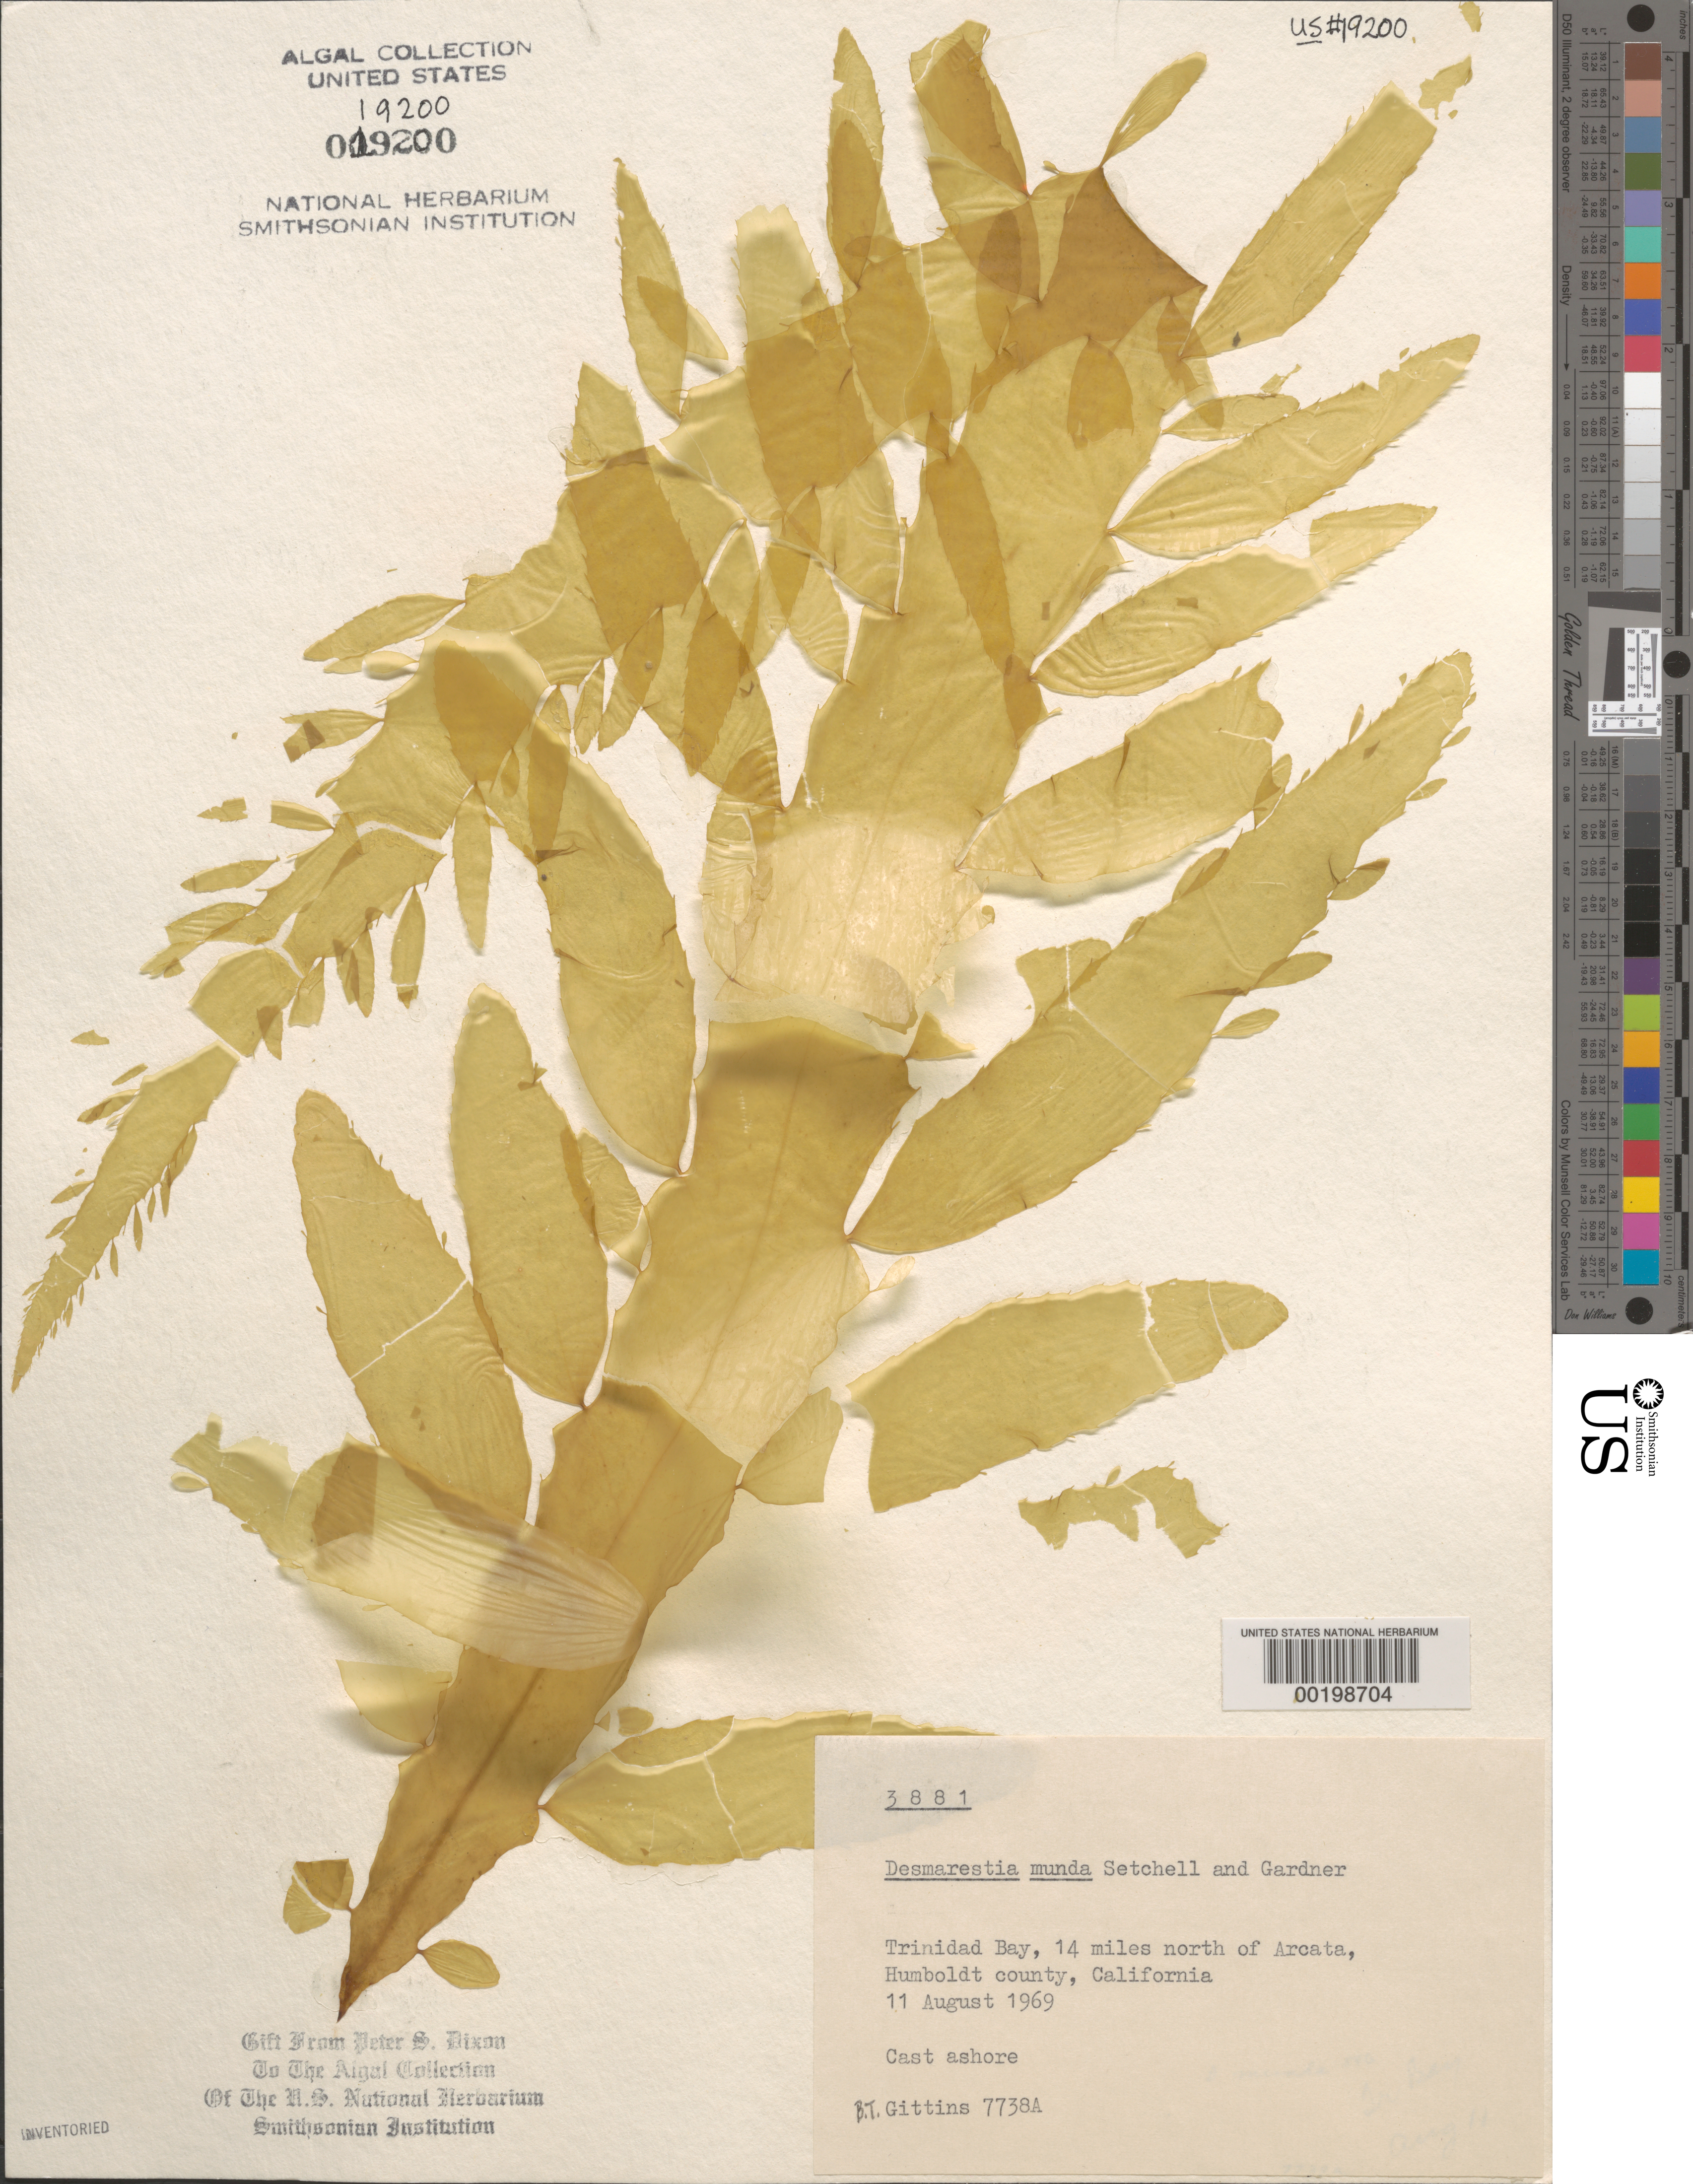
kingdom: Chromista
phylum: Ochrophyta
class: Phaeophyceae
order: Desmarestiales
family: Desmarestiaceae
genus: Desmarestia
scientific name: Desmarestia munda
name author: Setch. & N.L. Gardner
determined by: Dixon, P. S.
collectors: B. Gittins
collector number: BTG 7738A & PSD 3881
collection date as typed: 11 Aug 1969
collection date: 1969-08-11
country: United States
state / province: California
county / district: Humboldt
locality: Trinidad Bay, 14 miles north of Arcata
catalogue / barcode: US 19200